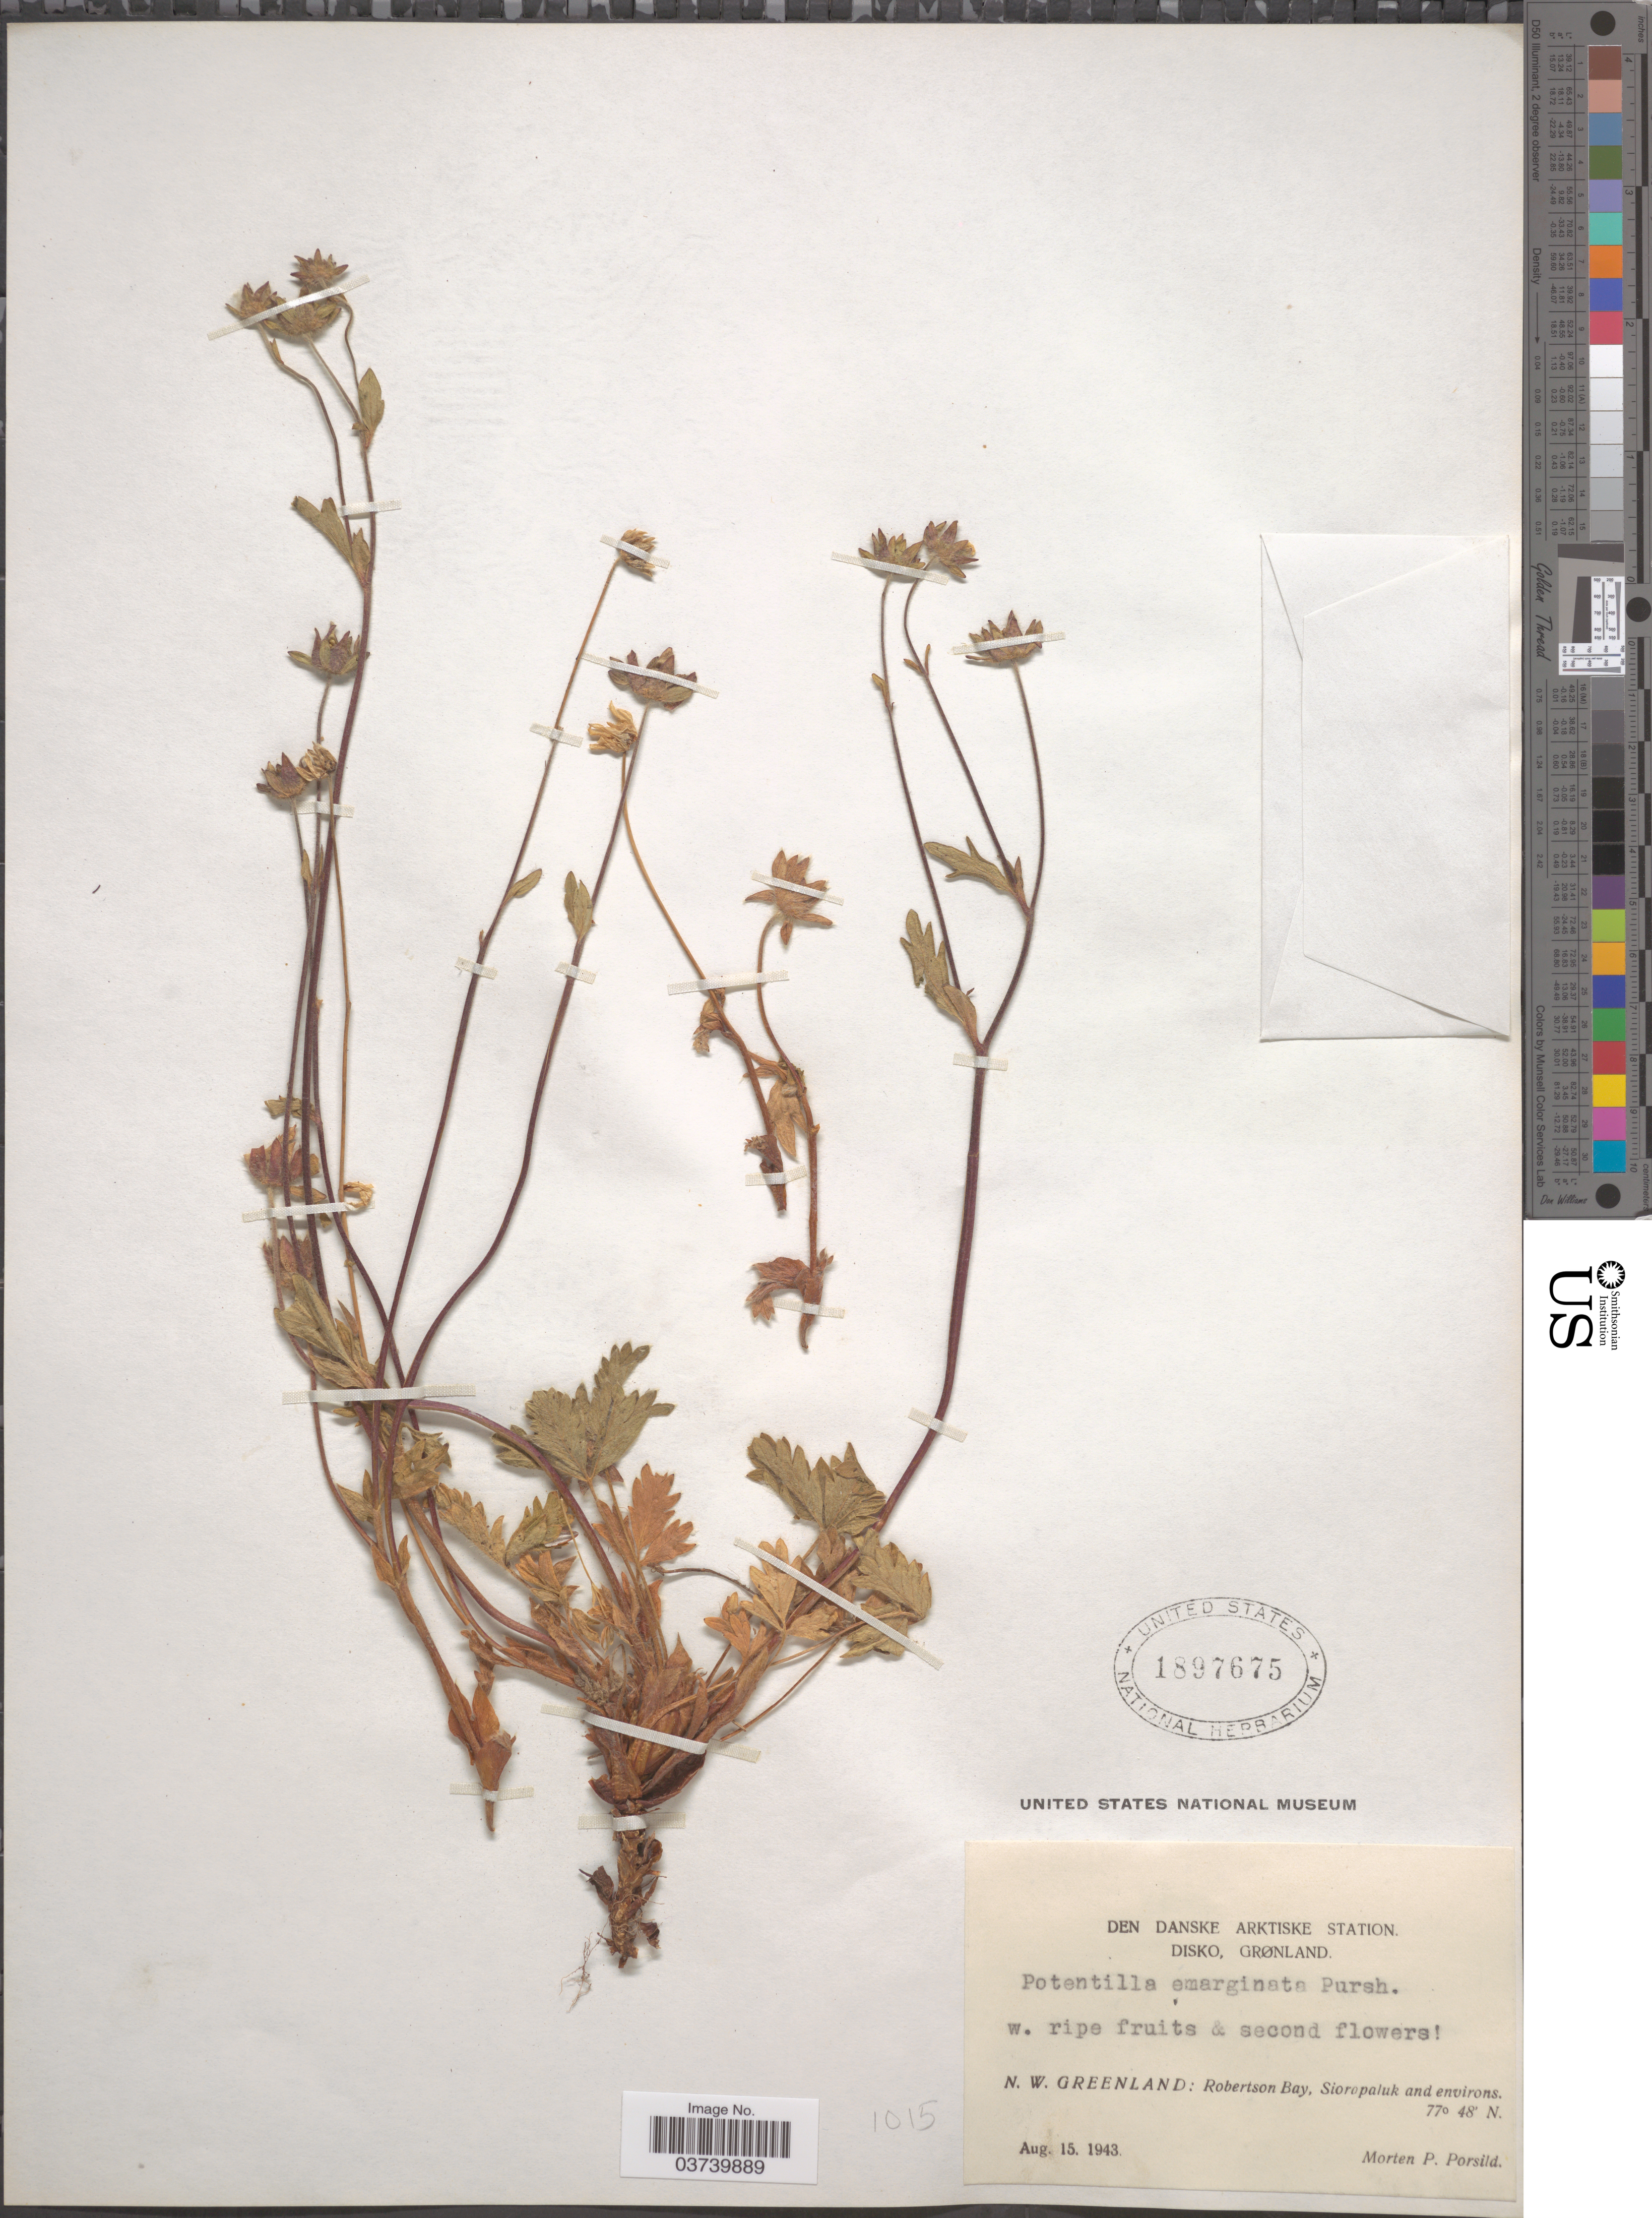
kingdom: Plantae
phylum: Tracheophyta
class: Magnoliopsida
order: Rosales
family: Rosaceae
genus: Potentilla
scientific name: Potentilla hyparctica subsp. hyparctica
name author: Malte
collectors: M. P. Porsild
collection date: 1943-08-15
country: Greenland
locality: Den Danske Arktiske Station. Disko. N.W. Greenland: Robertson Bay, Siorapaluk and environs.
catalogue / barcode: US 1897675